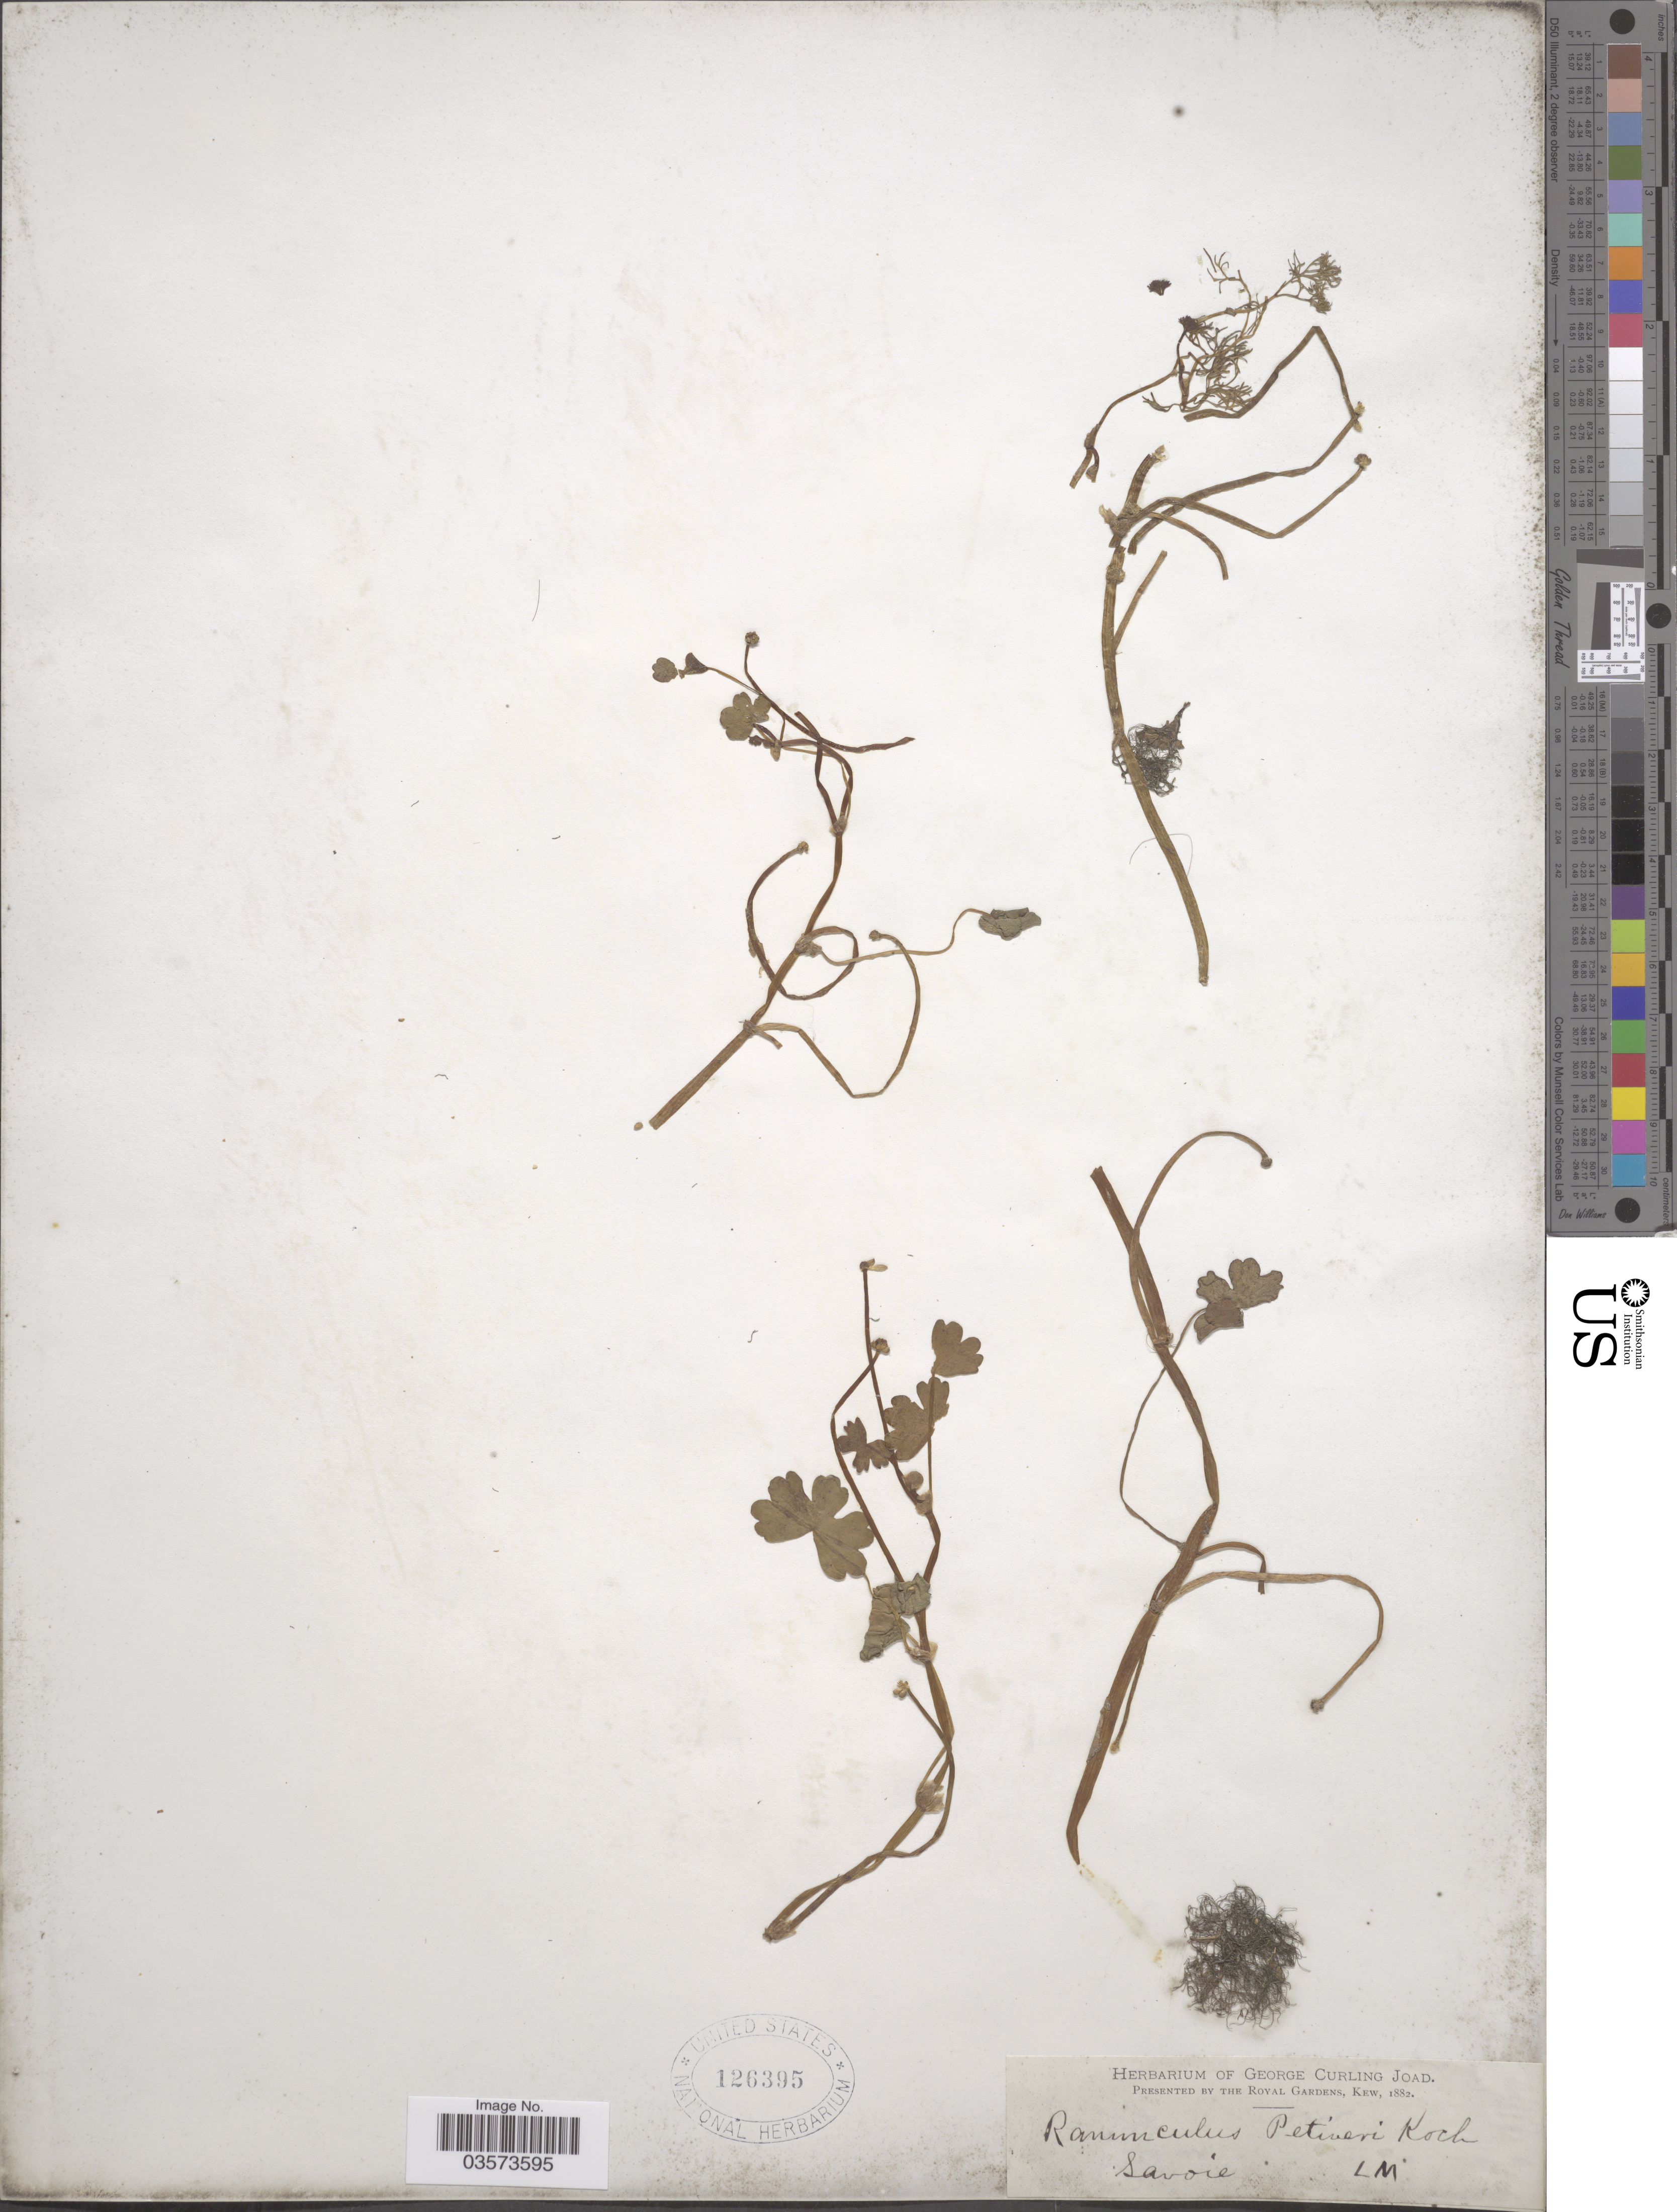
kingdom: Plantae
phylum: Tracheophyta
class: Magnoliopsida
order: Ranunculales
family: Ranunculaceae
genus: Ranunculus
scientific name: Ranunculus tripartitus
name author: DC.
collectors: L. M.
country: France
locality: Savoie.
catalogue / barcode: US 126395